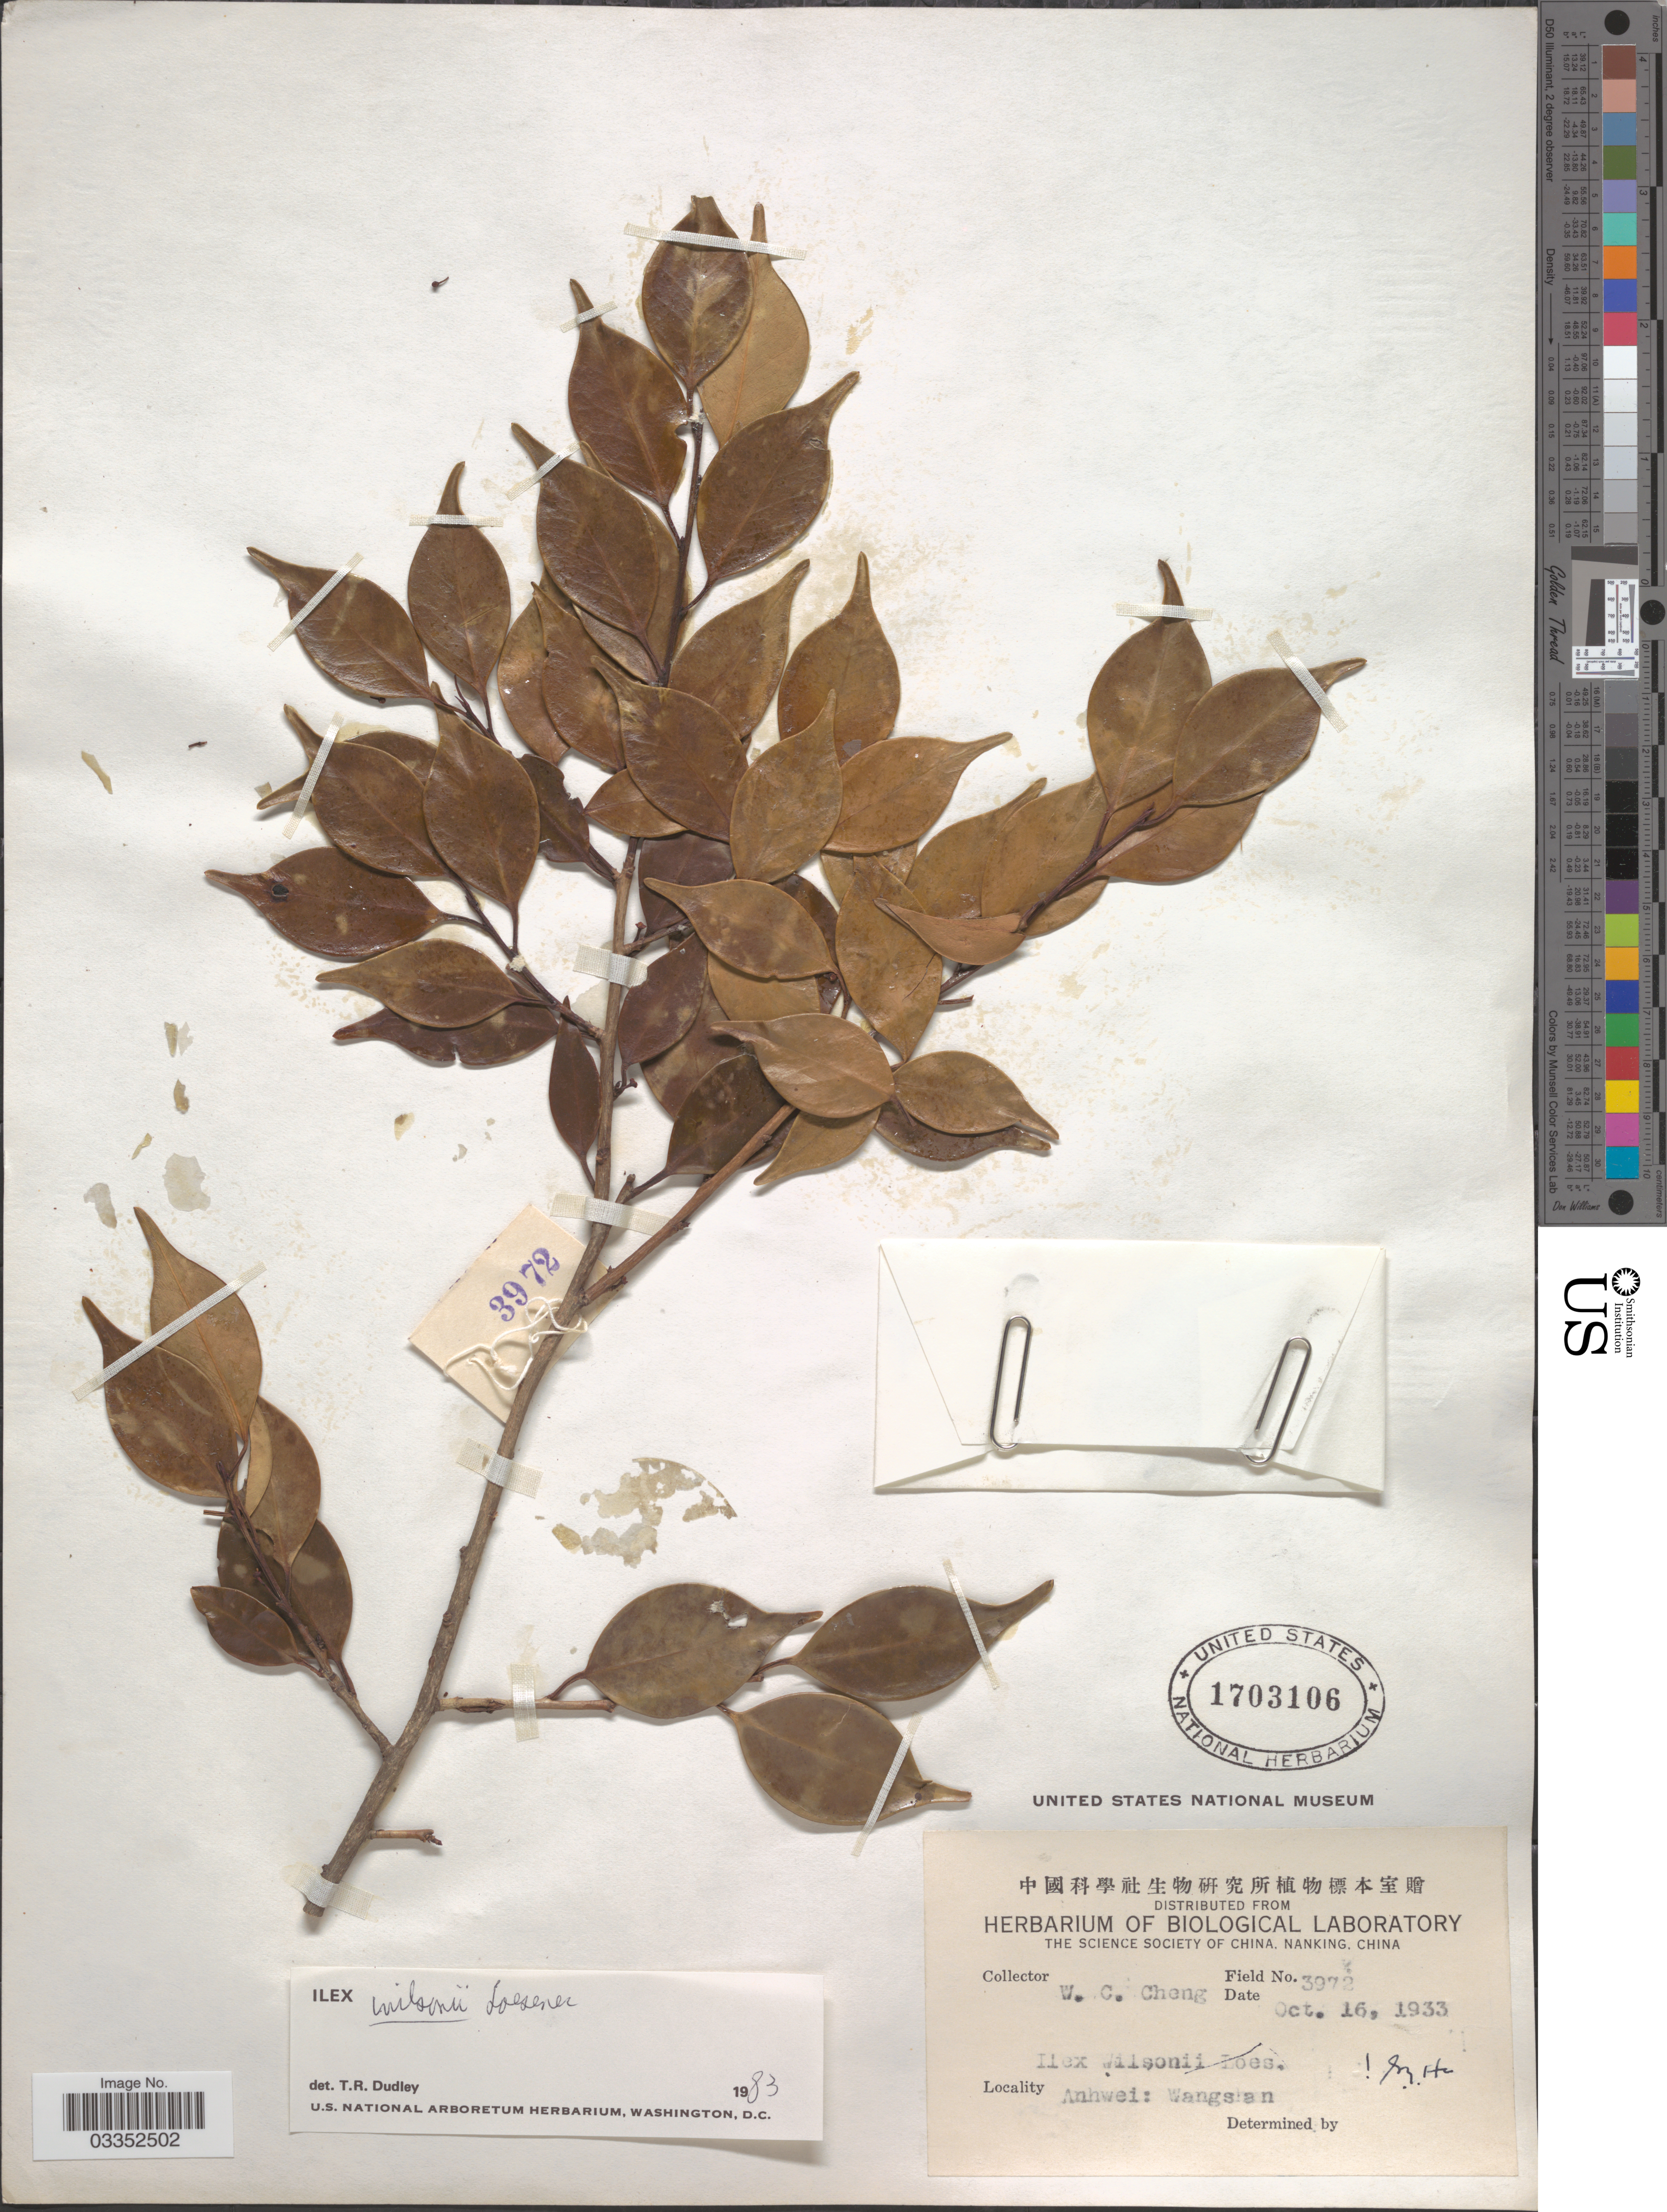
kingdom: Plantae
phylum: Tracheophyta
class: Magnoliopsida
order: Aquifoliales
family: Aquifoliaceae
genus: Ilex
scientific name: Ilex wilsonii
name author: Loes.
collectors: W. C. Cheng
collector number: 3972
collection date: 1933-10-16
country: China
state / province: Anhui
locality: Anhwei: Wangshan.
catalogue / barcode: US 1703106